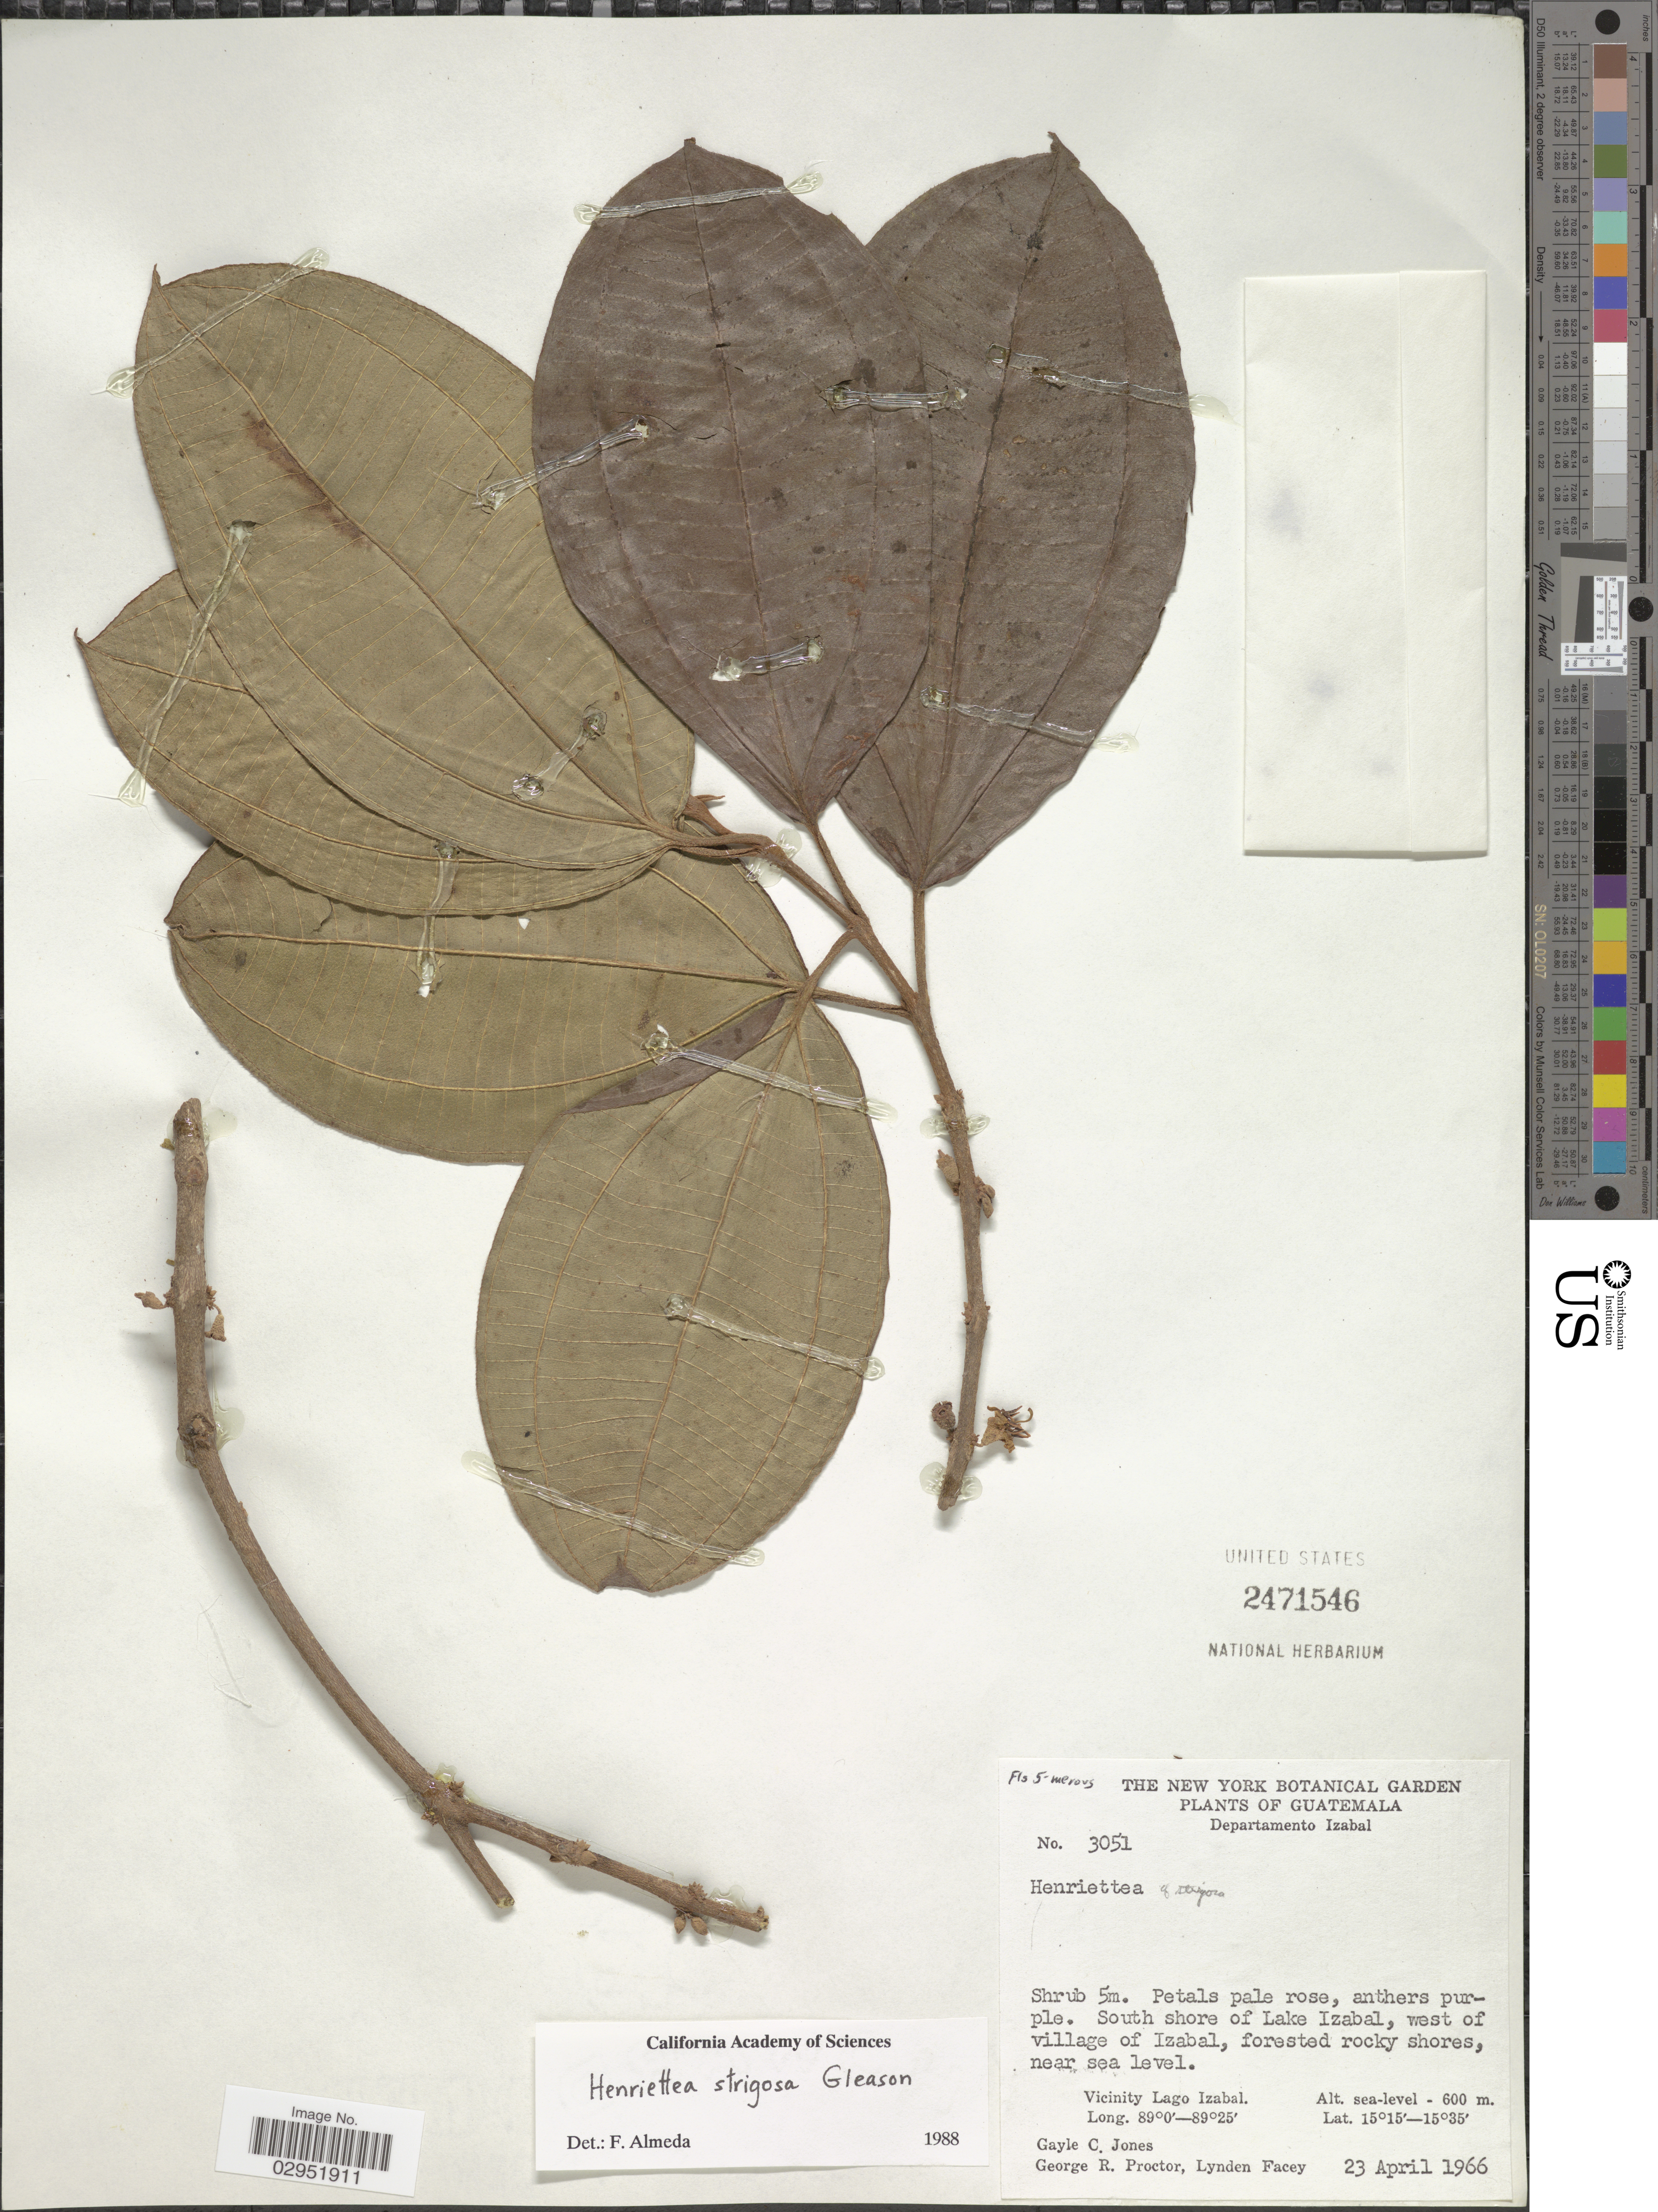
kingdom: Plantae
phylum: Tracheophyta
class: Magnoliopsida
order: Myrtales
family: Melastomataceae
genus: Henriettea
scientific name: Henriettea strigosa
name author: Gleason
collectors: G. C. Jones, G. Proctor & L. Facey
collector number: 3051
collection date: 1966-04-23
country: Guatemala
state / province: Izabal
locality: Departamento Izabal, South shore of Lake Izabal, west of village of Izabal, forested rocky shores, near sea level, Vicinity of Lago Izabal.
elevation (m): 0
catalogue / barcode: US 2471546